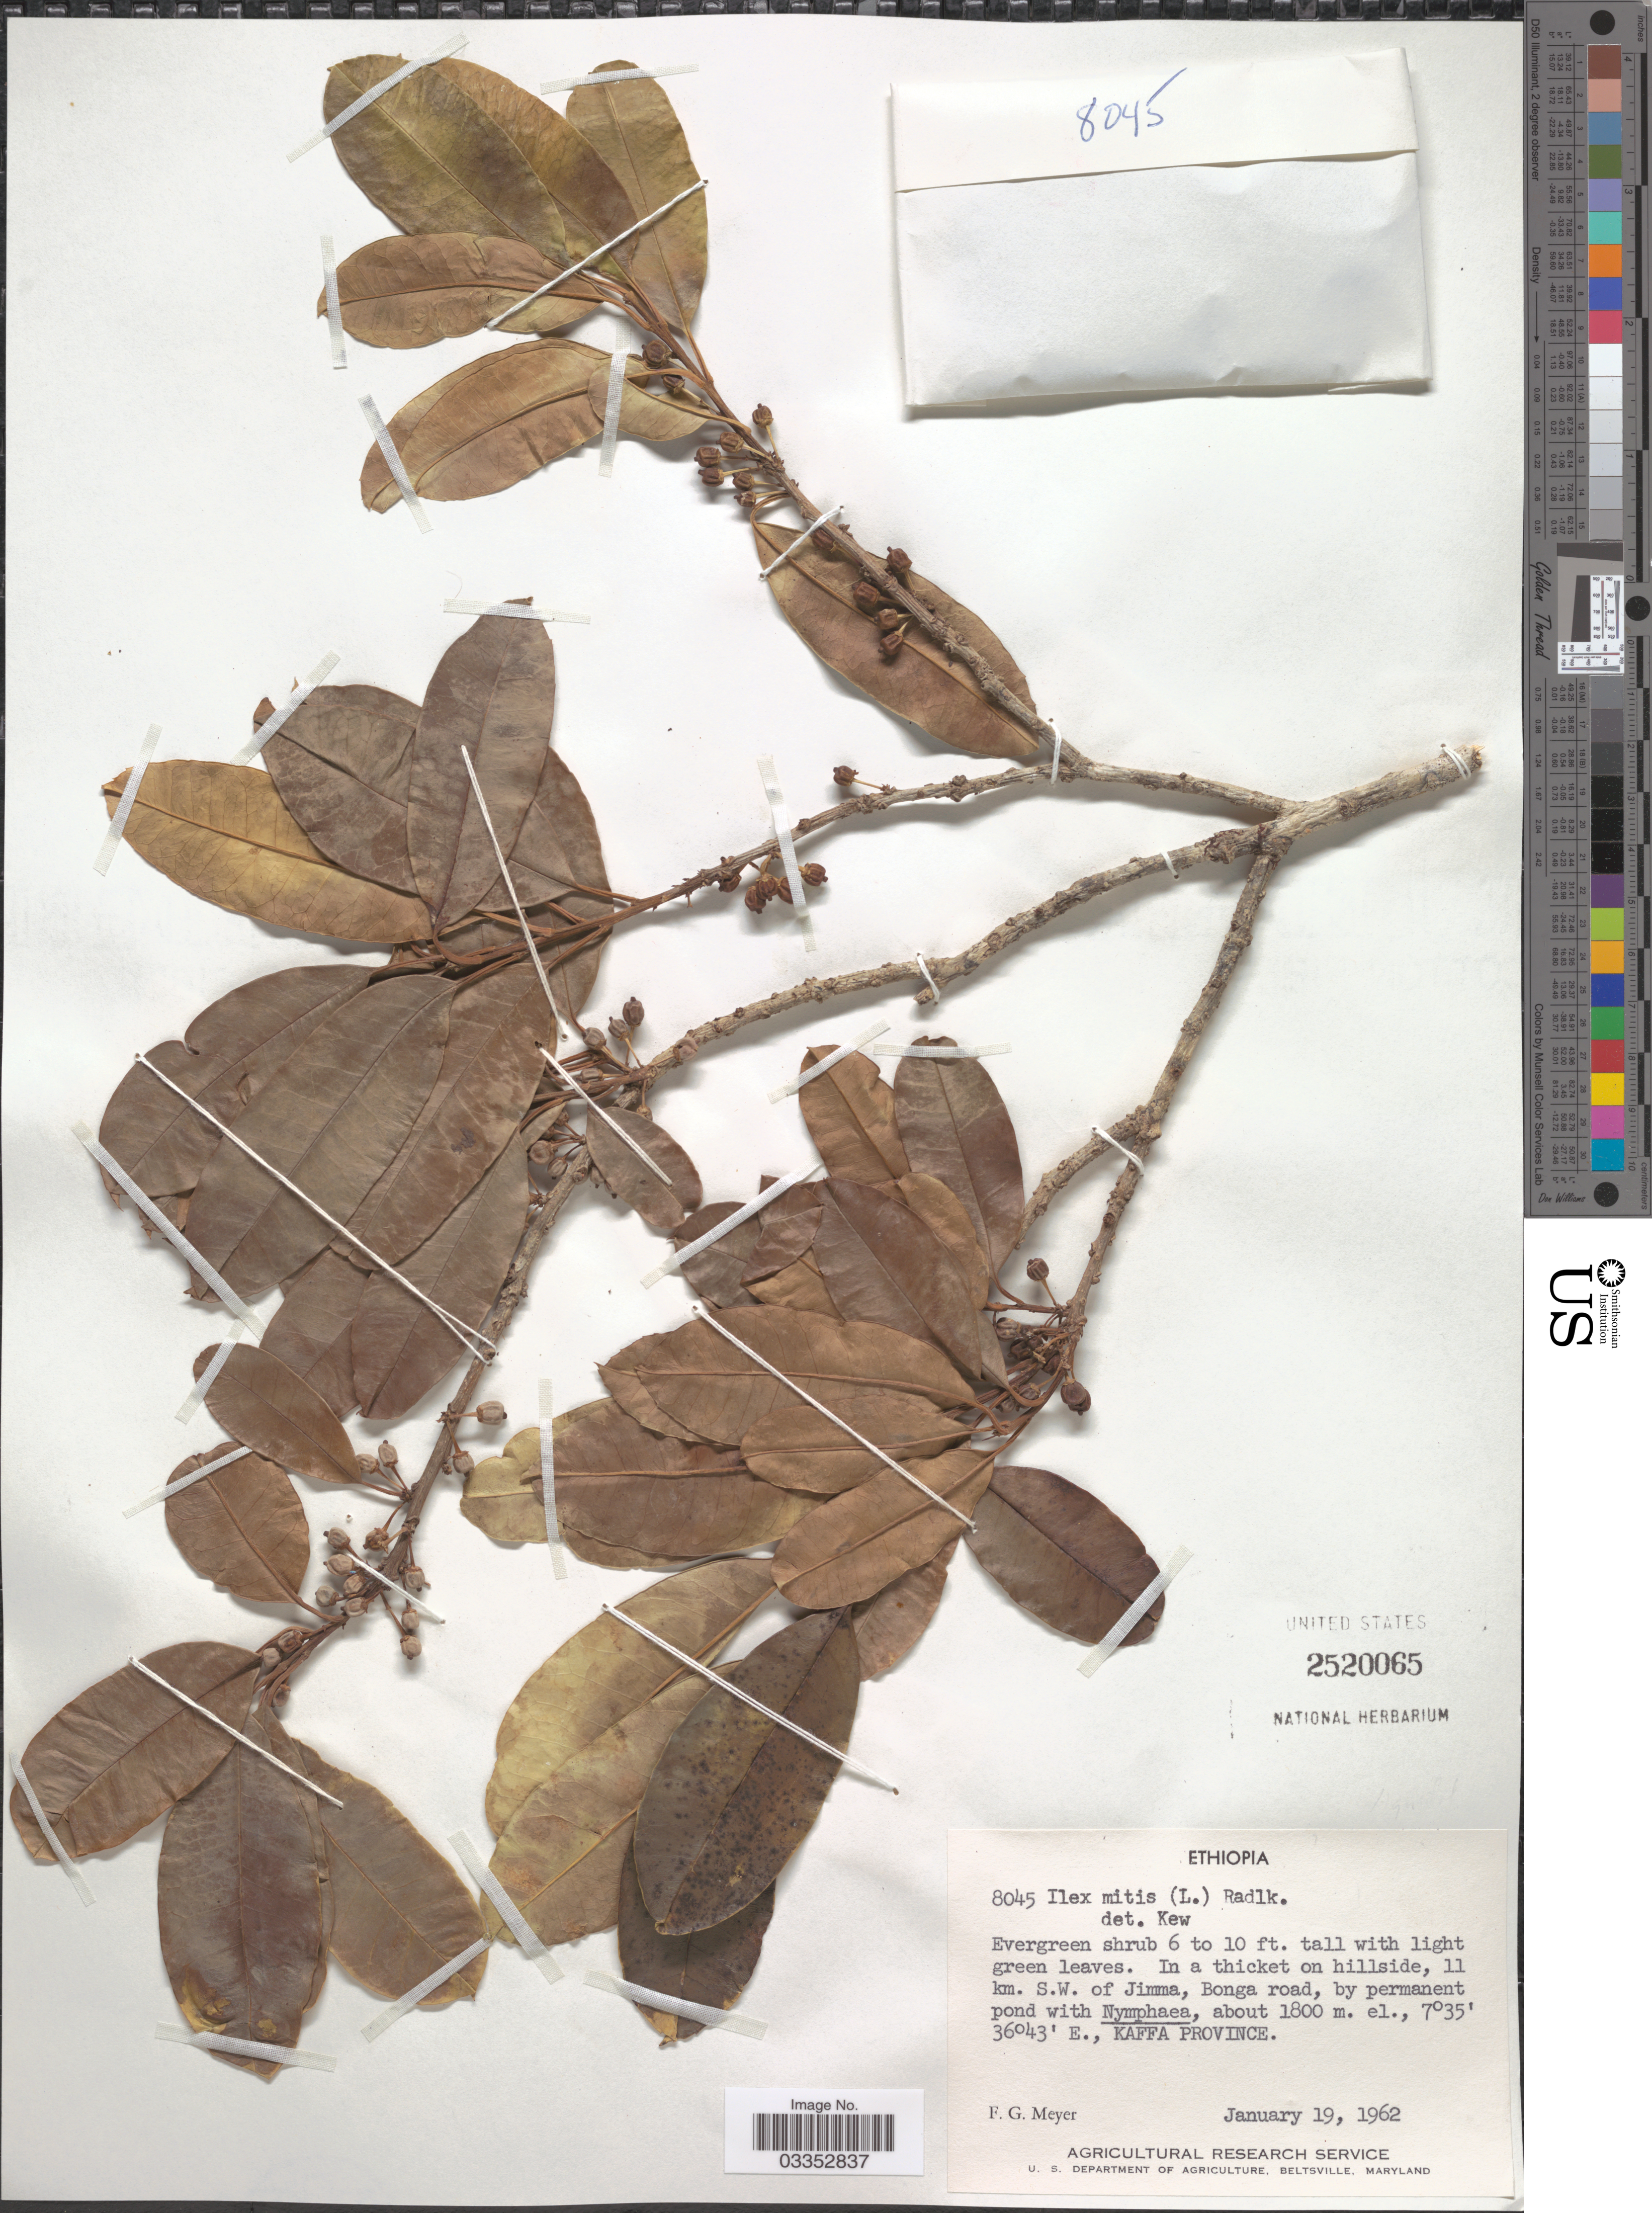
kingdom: Plantae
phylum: Tracheophyta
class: Magnoliopsida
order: Aquifoliales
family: Aquifoliaceae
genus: Ilex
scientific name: Ilex mitis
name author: (L.) Radlk.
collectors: F. G. Meyer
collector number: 8045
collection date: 1962-01-19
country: Ethiopia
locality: In a thicket on hillside, 11 km. S.W. of Jimma, Bonga road, Kaffa Province.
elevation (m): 1800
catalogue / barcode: US 2520065